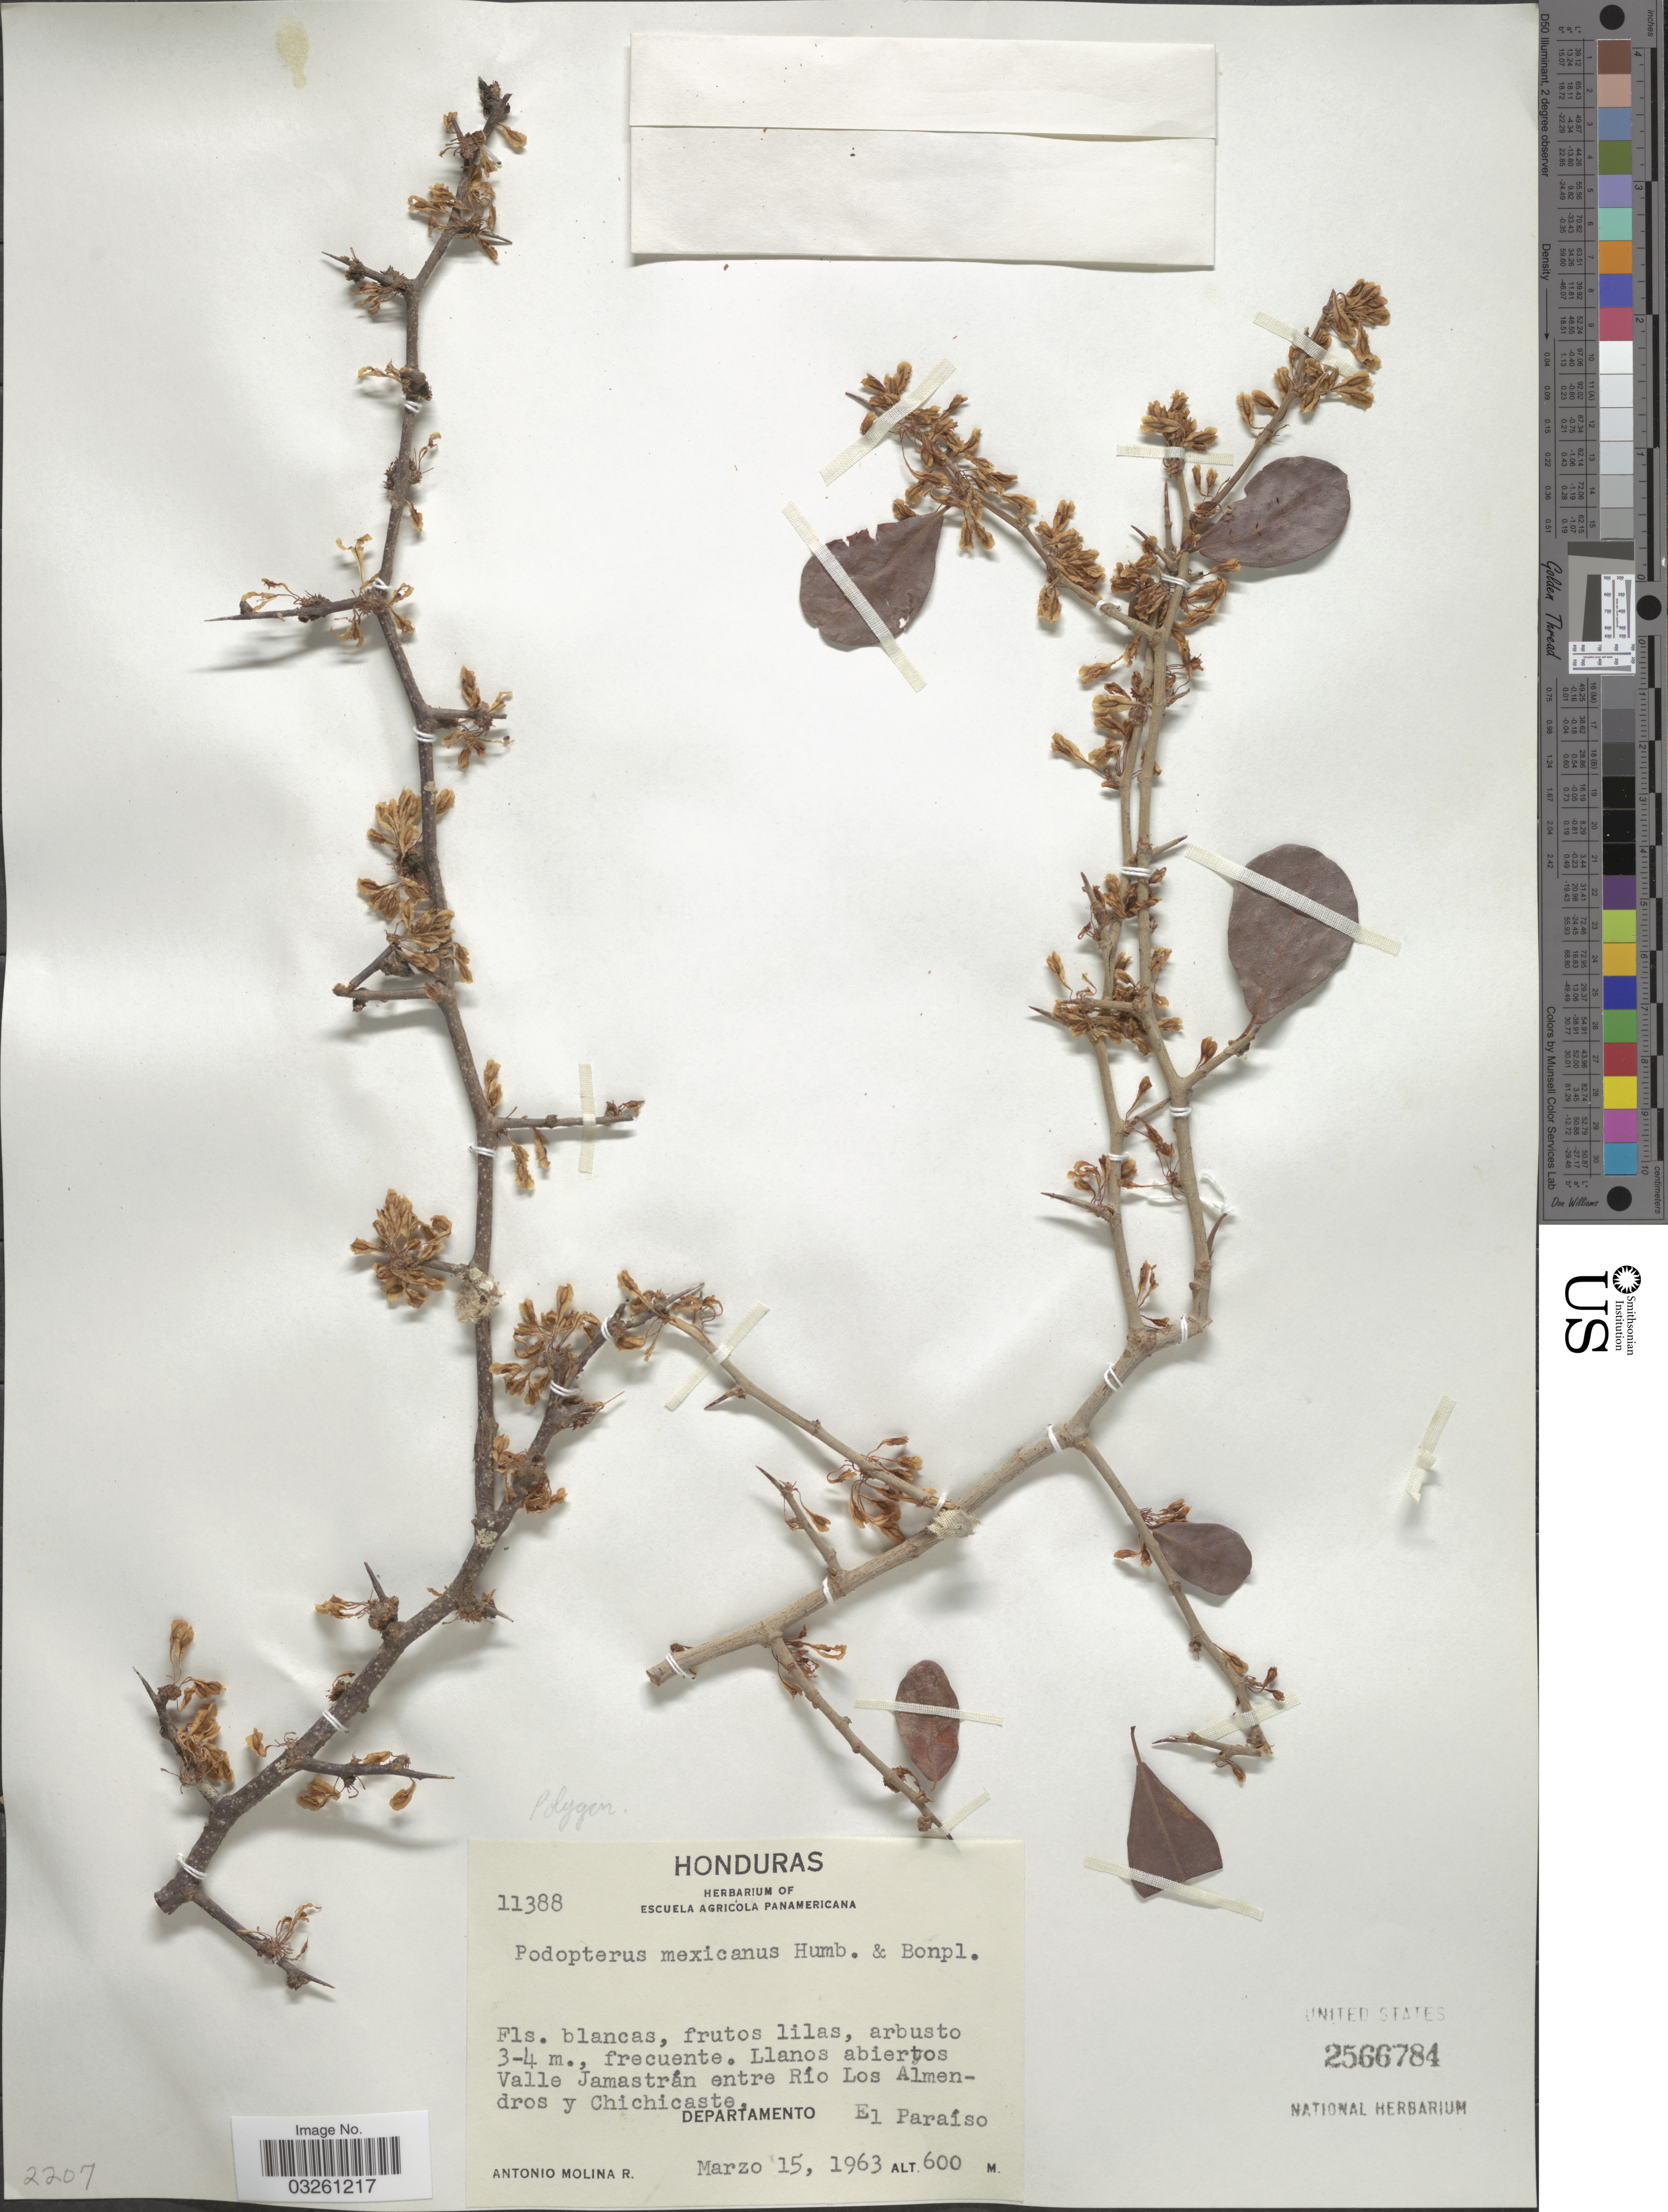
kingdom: Plantae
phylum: Tracheophyta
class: Magnoliopsida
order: Caryophyllales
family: Polygonaceae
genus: Podopterus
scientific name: Podopterus mexicanus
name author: Bonpl.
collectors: A. Molina R.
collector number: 11388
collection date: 1963-03-15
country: Honduras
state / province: El Paraíso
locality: Llanos abiertos Valle Jamastrán entre Río Los Almendros y Chichicaste, Departamento El Paraíso.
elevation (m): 600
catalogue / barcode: US 2566784